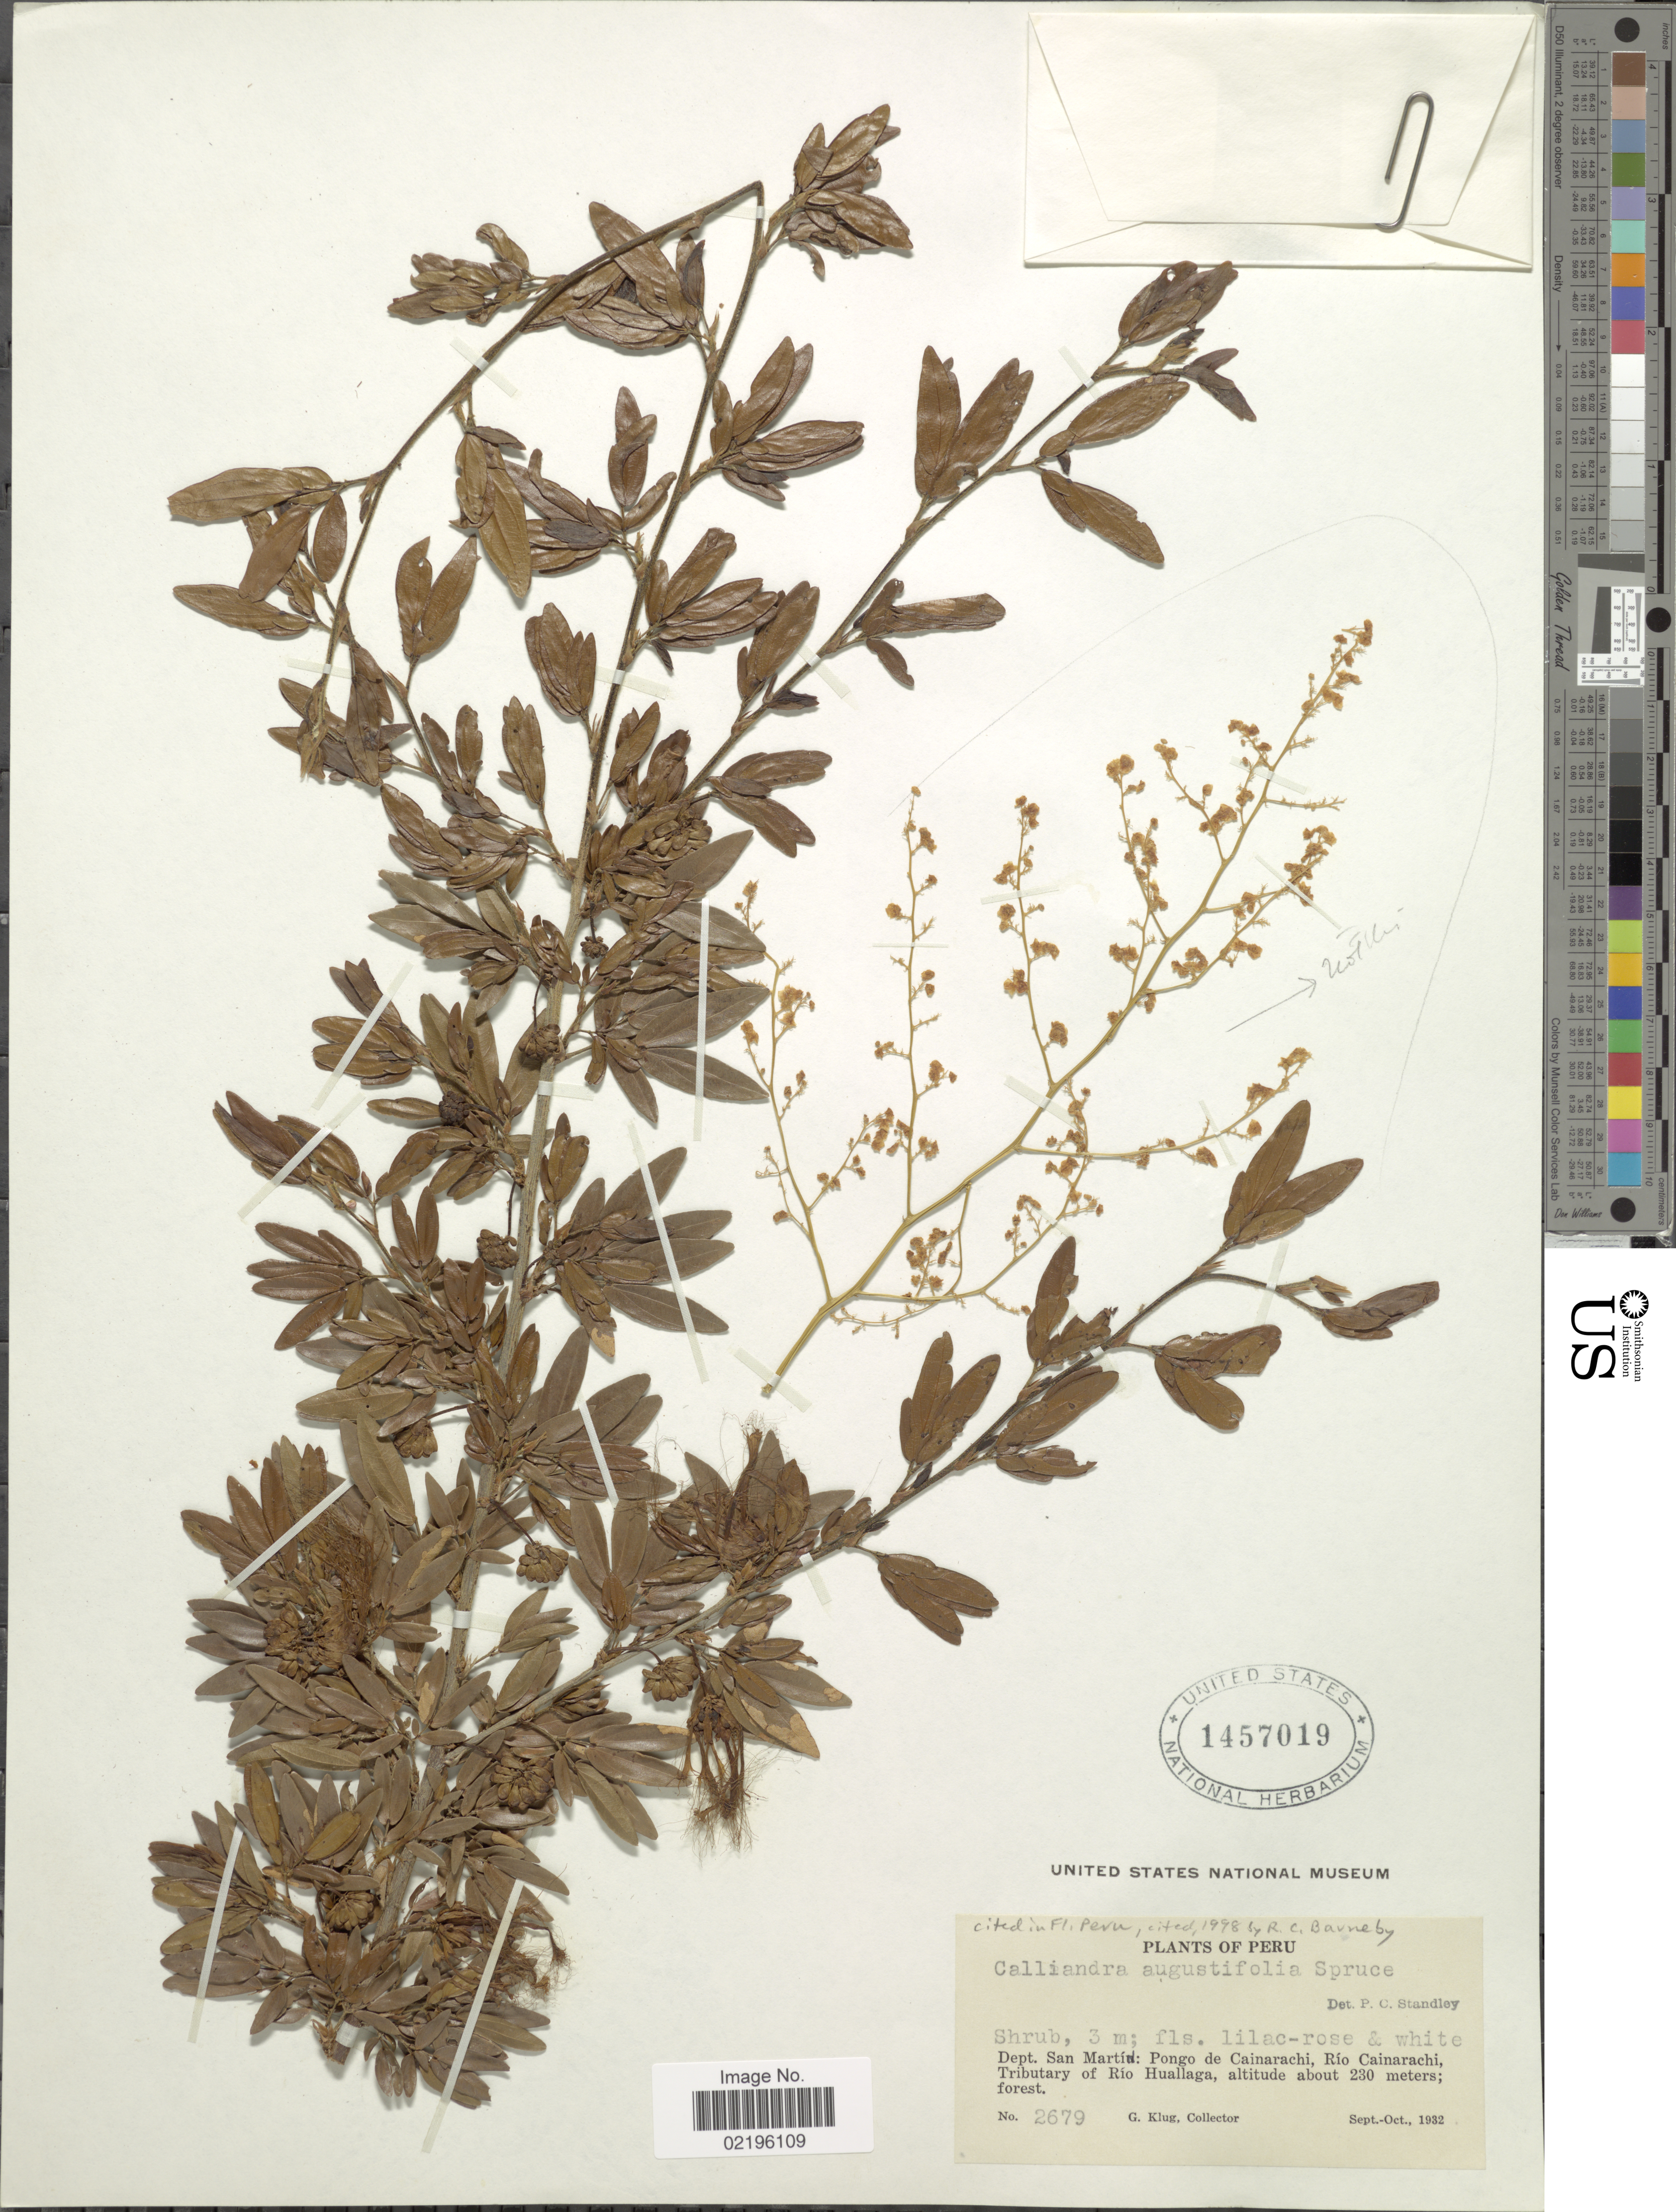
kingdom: Plantae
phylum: Tracheophyta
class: Magnoliopsida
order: Fabales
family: Fabaceae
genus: Calliandra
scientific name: Calliandra angustifolia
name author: Spruce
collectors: G. Klug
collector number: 2679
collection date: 1932-09/1932-10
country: Peru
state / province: San Martín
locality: Dept. San Martin: Pongo de Cainarachi, Rio Cainarachi, Tributary of Rio Huallaga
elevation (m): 230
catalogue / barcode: US 1457019